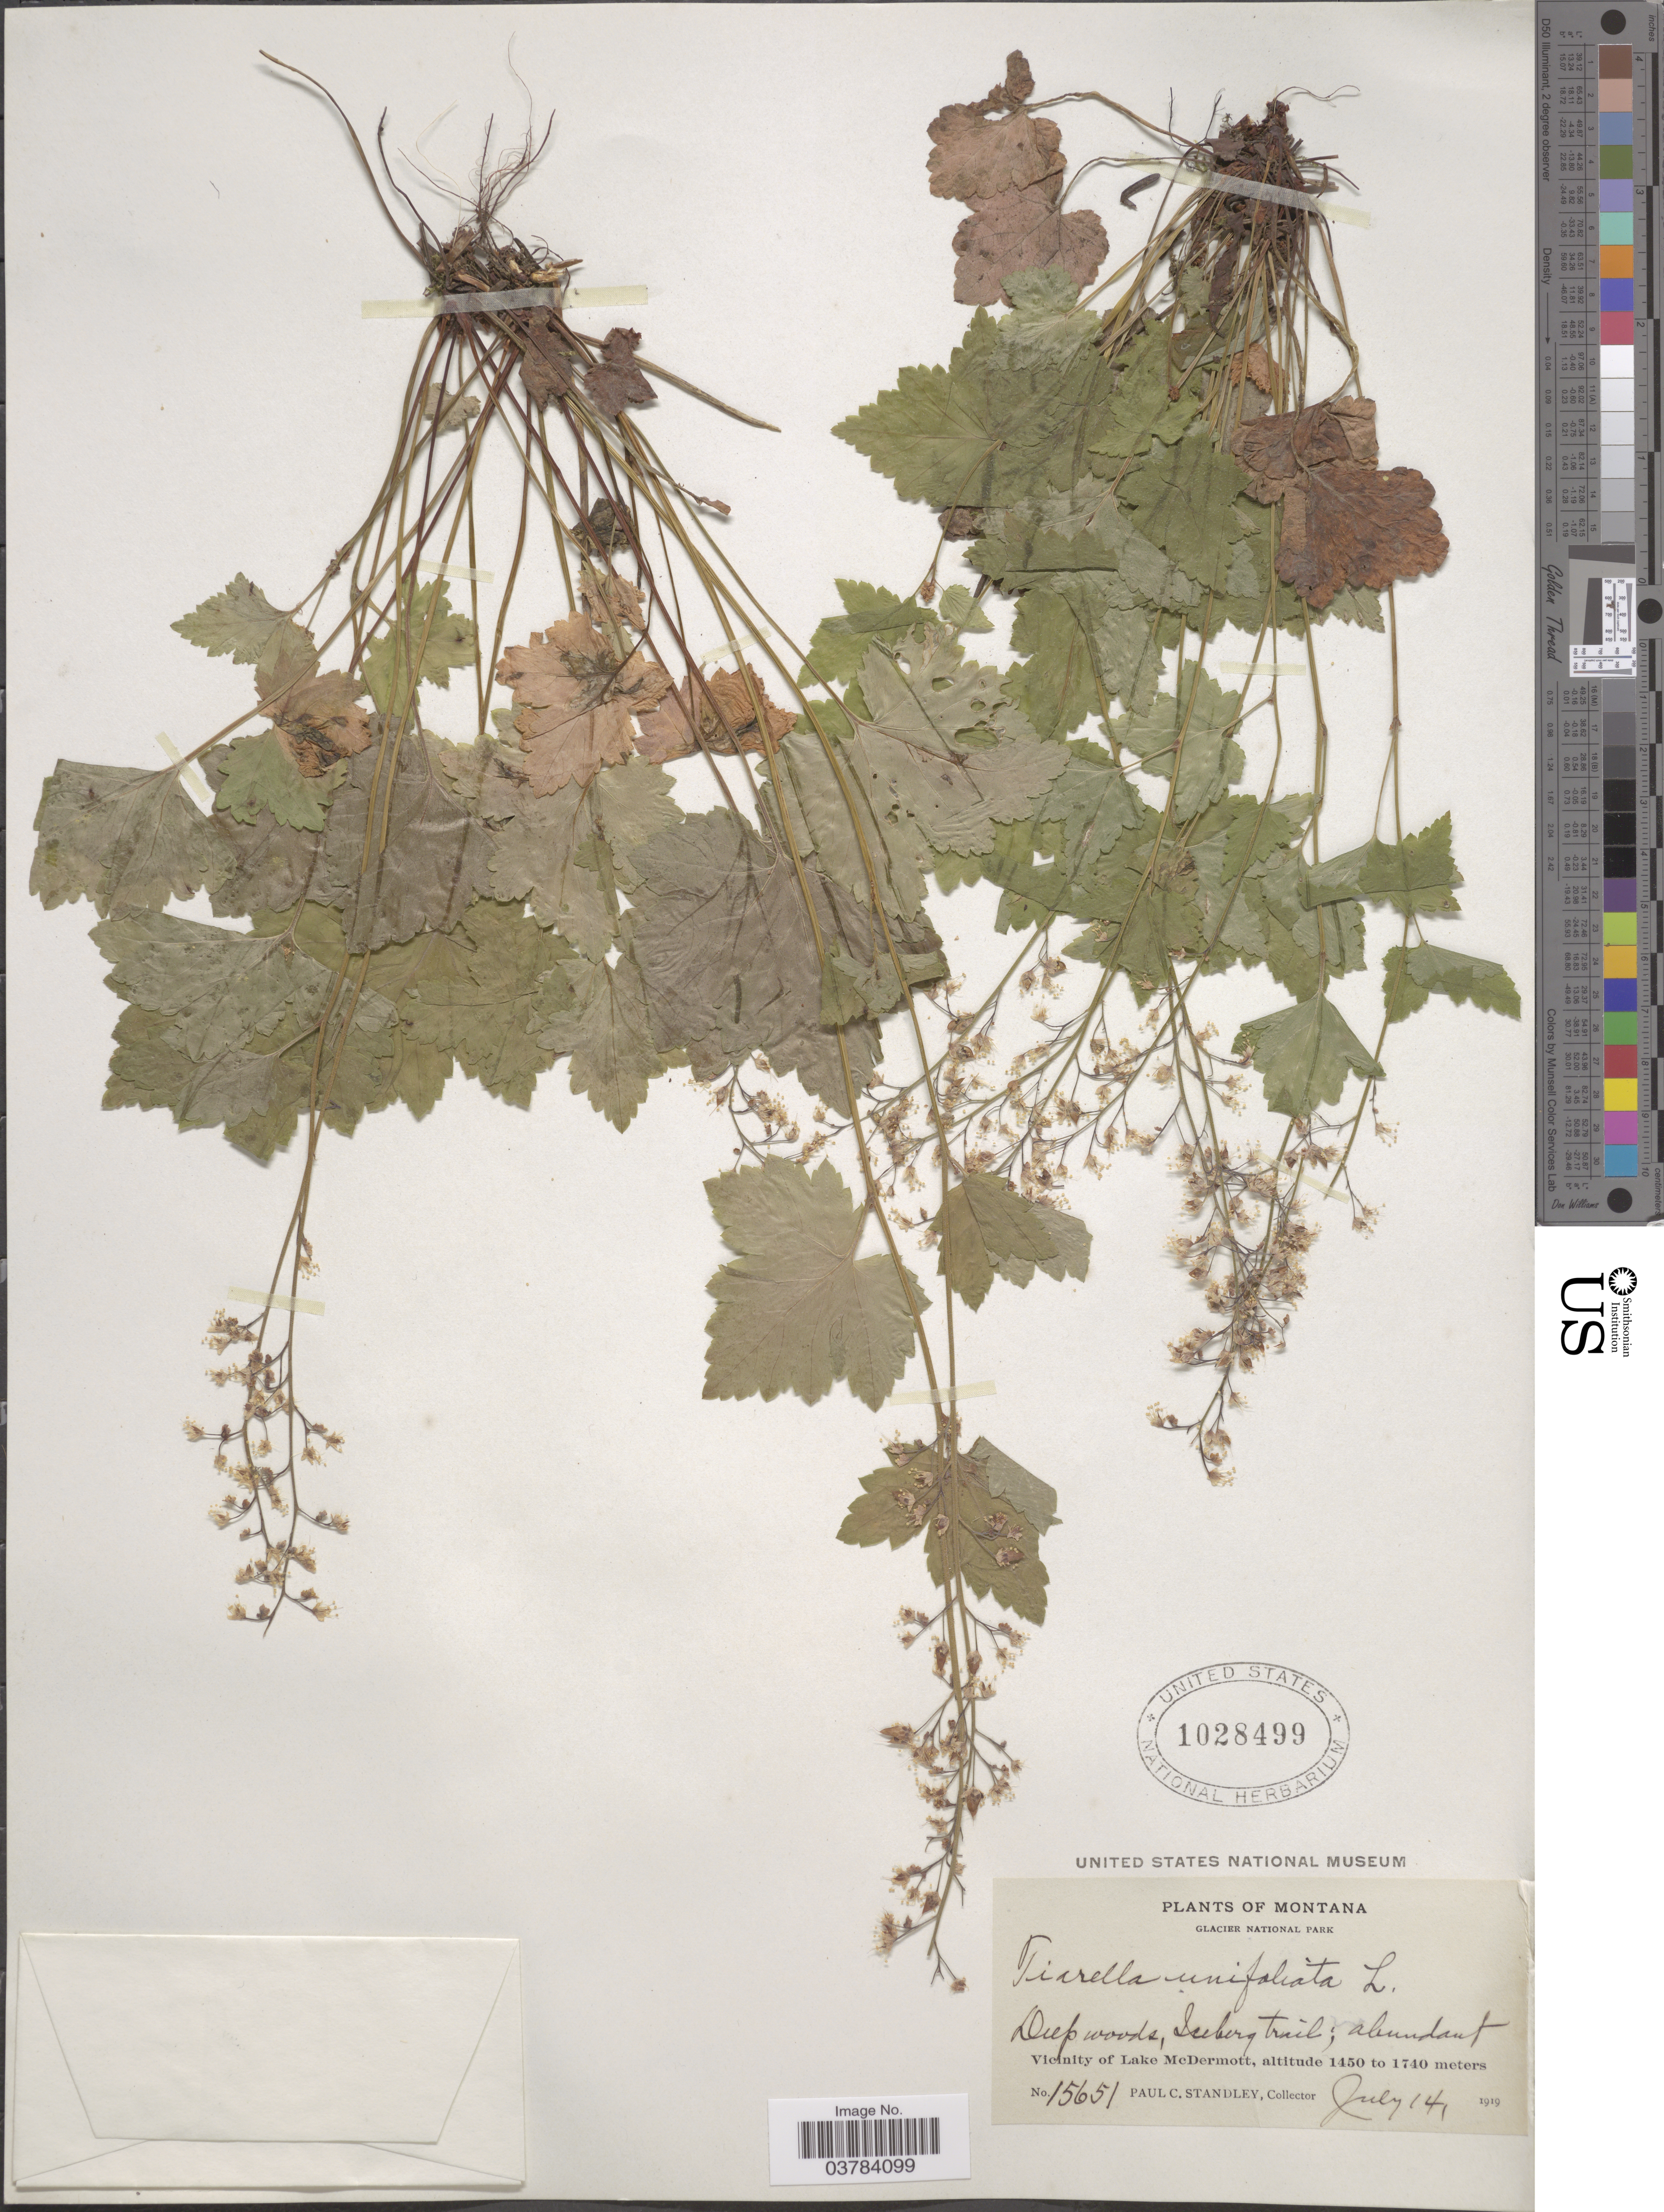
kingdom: Plantae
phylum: Tracheophyta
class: Magnoliopsida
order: Saxifragales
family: Saxifragaceae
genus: Tiarella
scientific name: Tiarella unifoliata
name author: Hook.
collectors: P. C. Standley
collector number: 15651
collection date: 1919-07-14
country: United States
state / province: Montana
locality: Glacier National Park. Vicinity of Lake McDermott.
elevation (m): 1450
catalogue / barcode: US 1028499